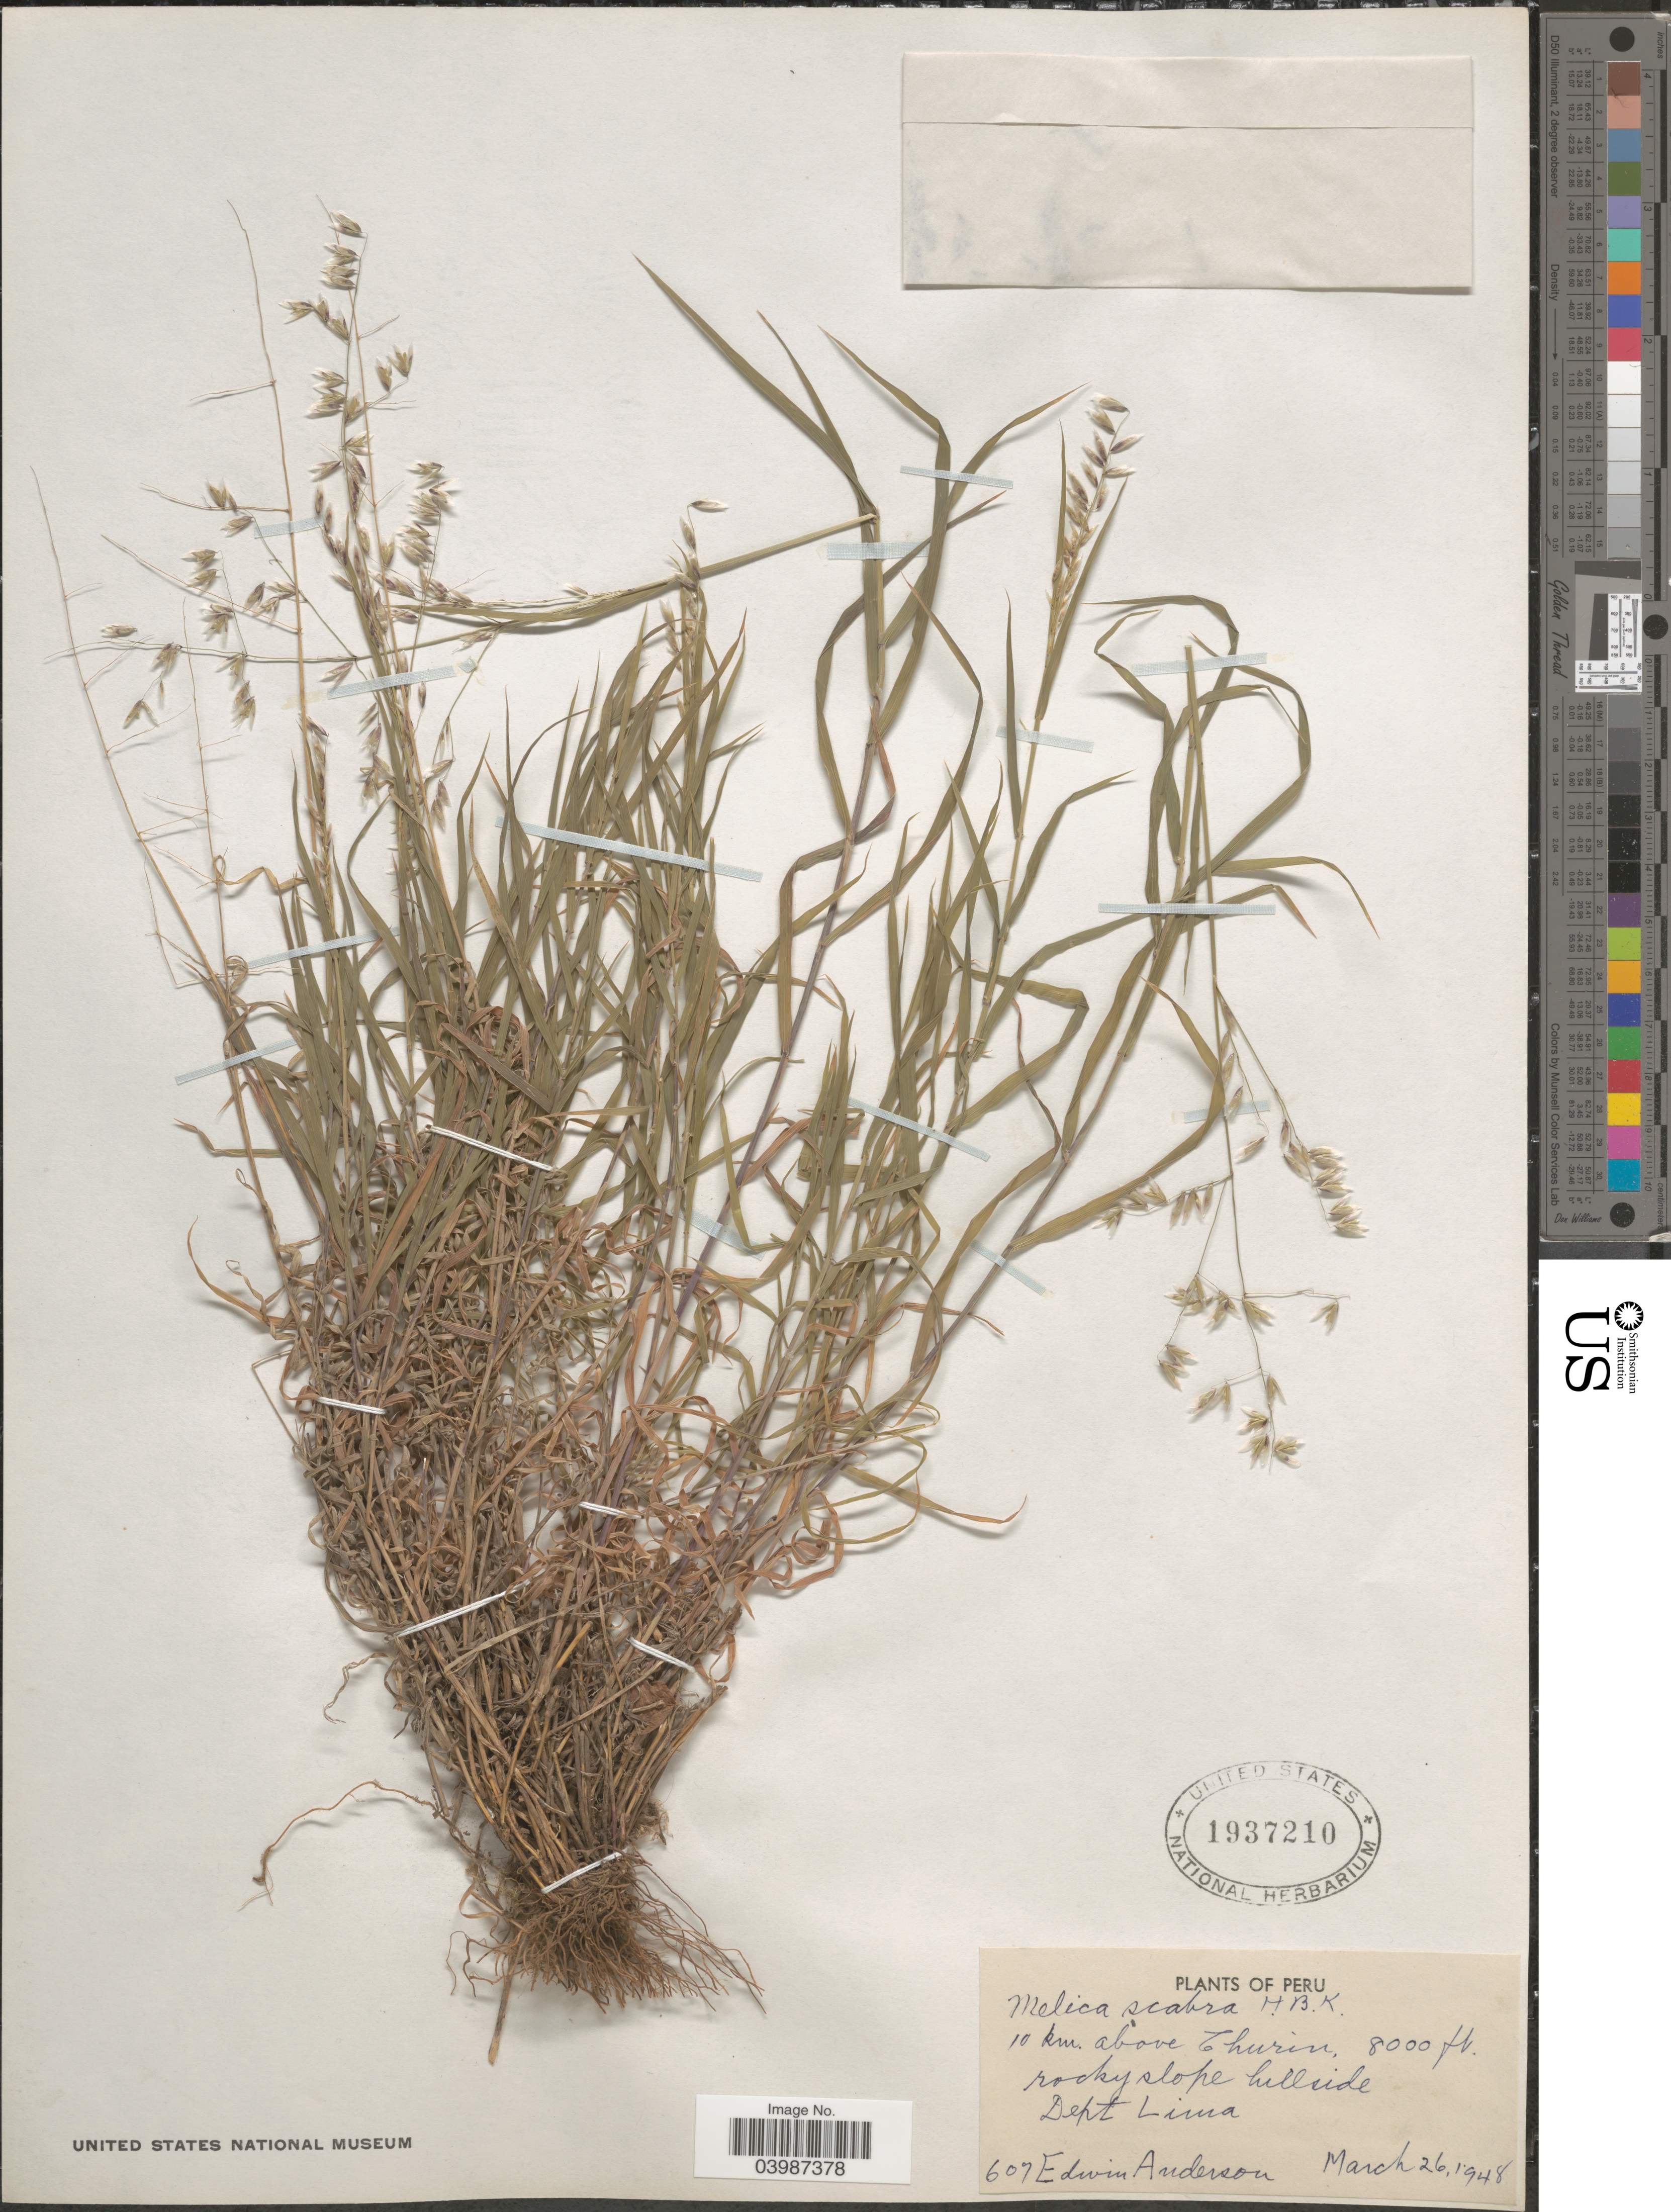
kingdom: Plantae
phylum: Tracheophyta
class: Liliopsida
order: Poales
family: Poaceae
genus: Melica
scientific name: Melica scabra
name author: Kunth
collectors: E. Anderson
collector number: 607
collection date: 1948-03-26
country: Peru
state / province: Lima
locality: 10 km. above Thurin. Rocky slope hillside. Dept Lima.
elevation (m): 2438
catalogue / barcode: US 1937210